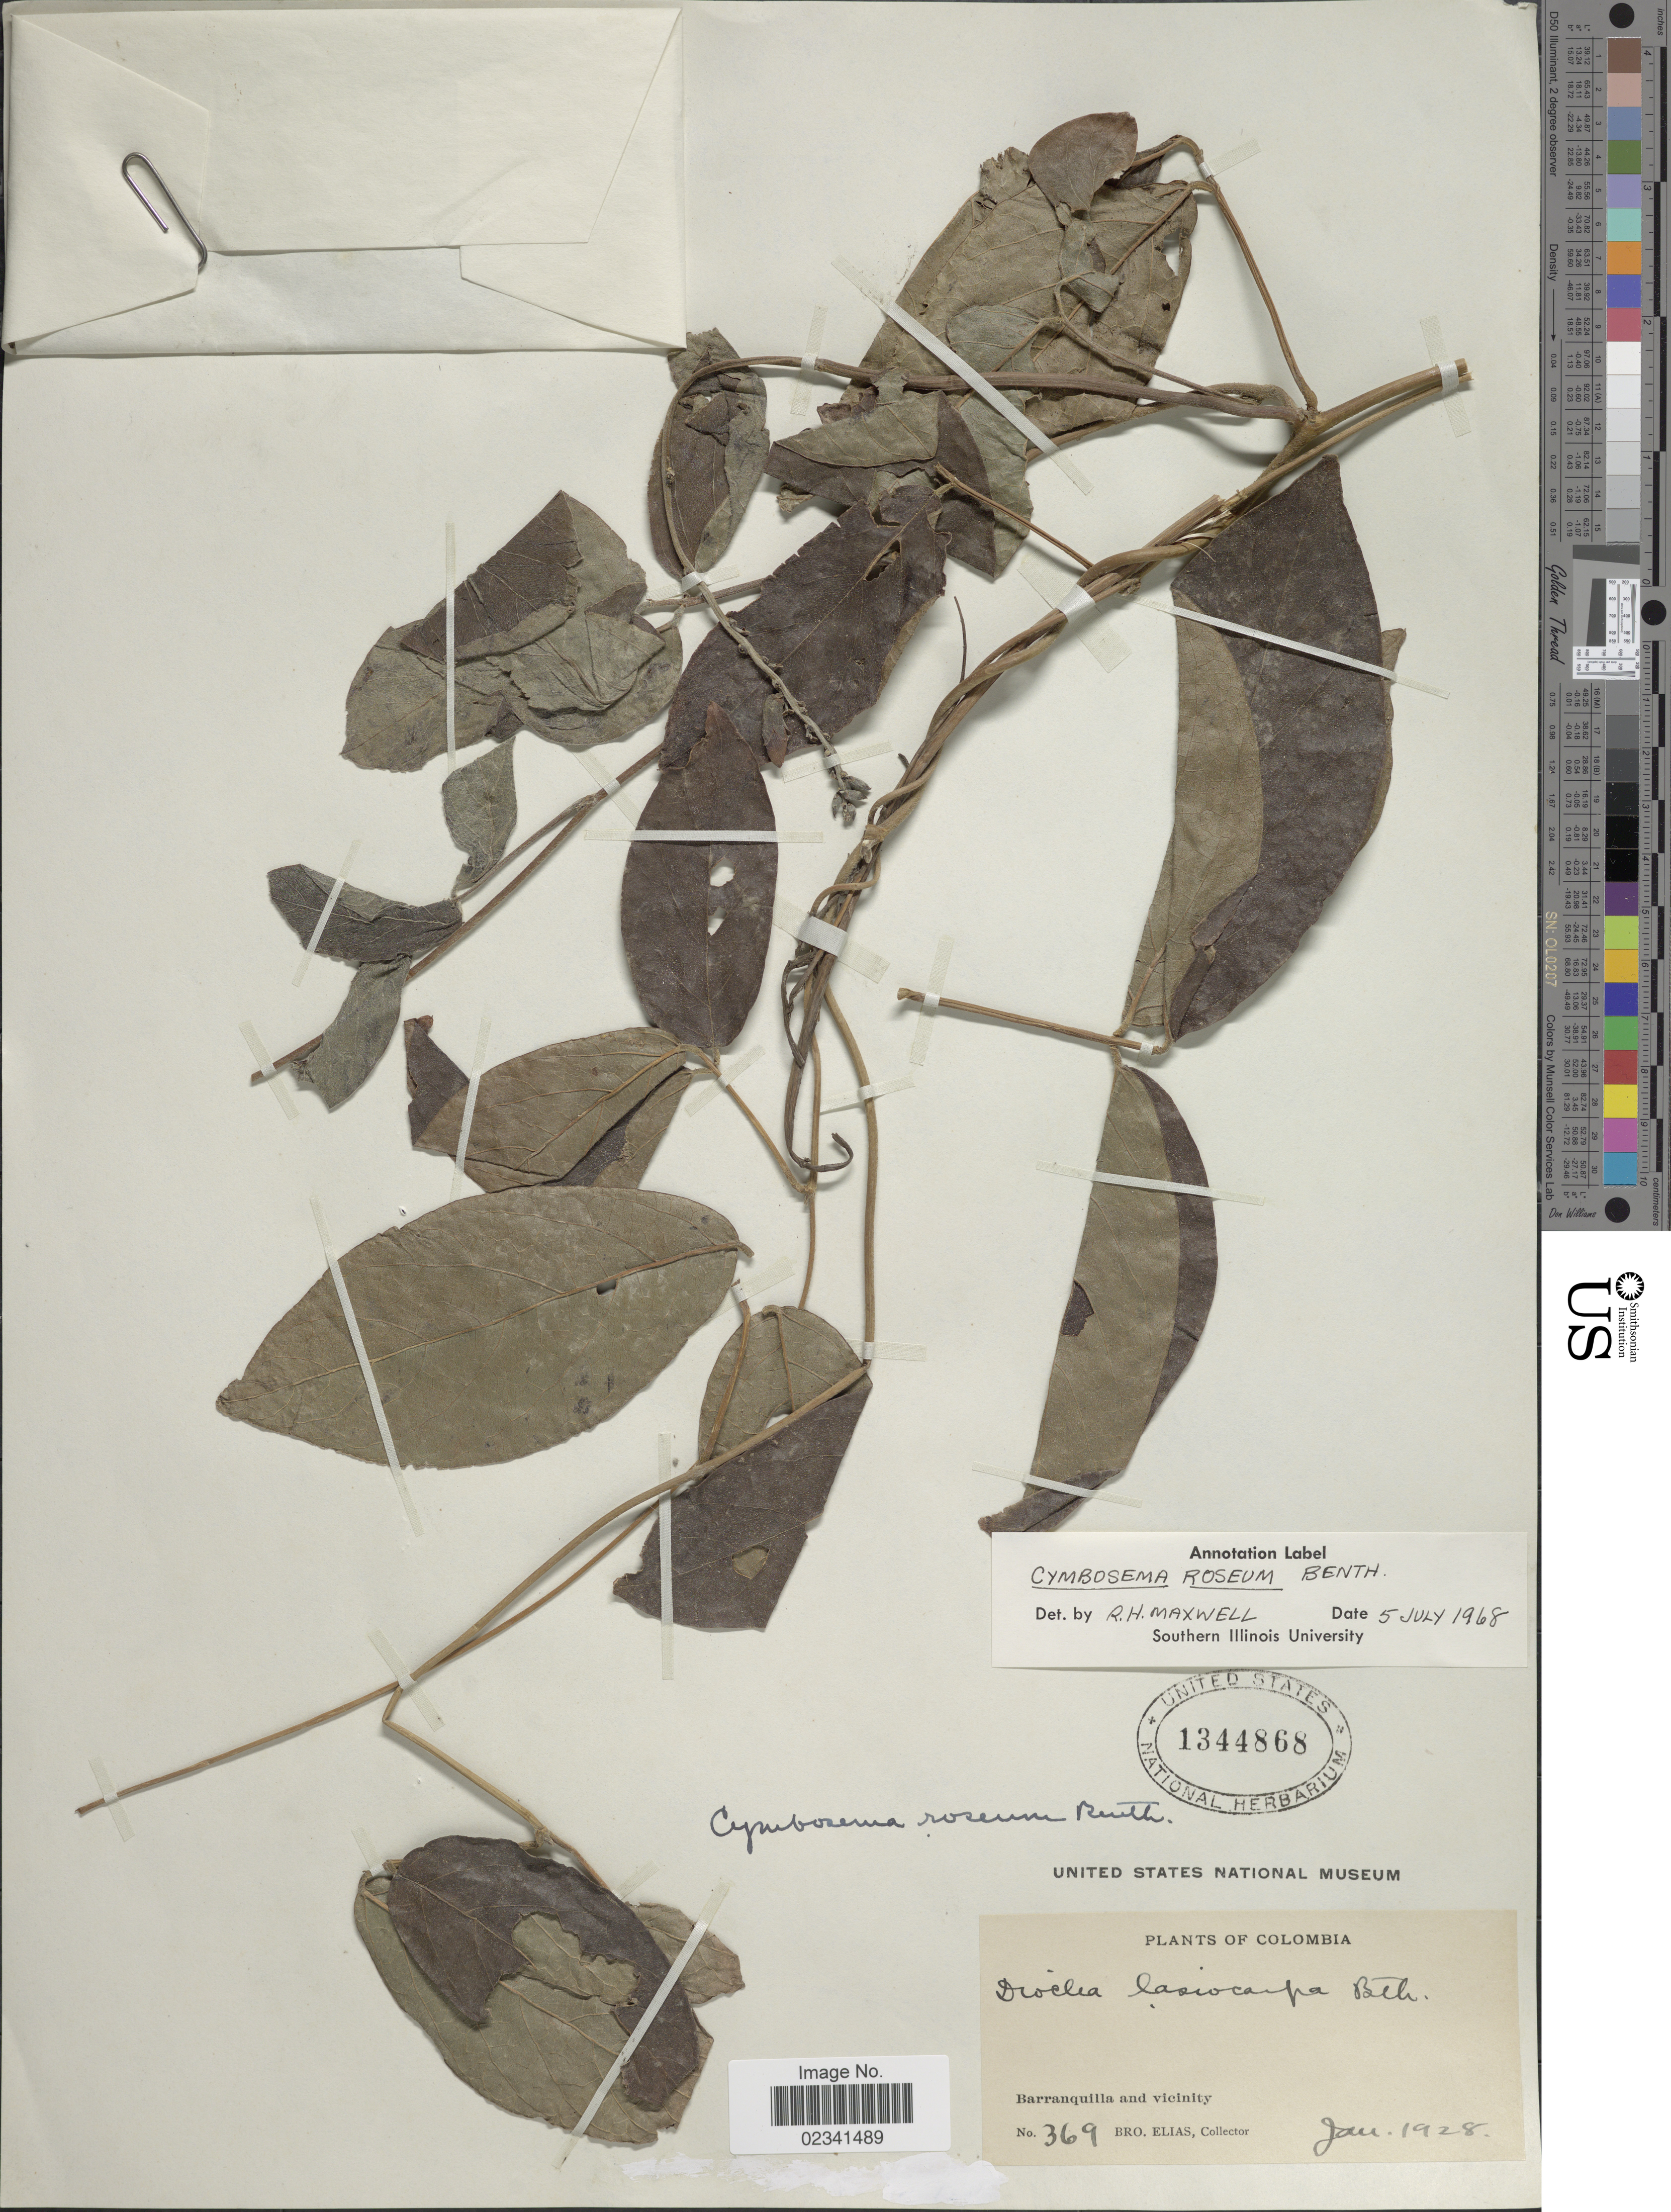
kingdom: Plantae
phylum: Tracheophyta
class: Magnoliopsida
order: Fabales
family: Fabaceae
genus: Cymbosema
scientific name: Cymbosema roseum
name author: Benth.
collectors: Bro. Elias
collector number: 369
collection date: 1928-01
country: Colombia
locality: Barranquilla and vicinity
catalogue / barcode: US 1344868